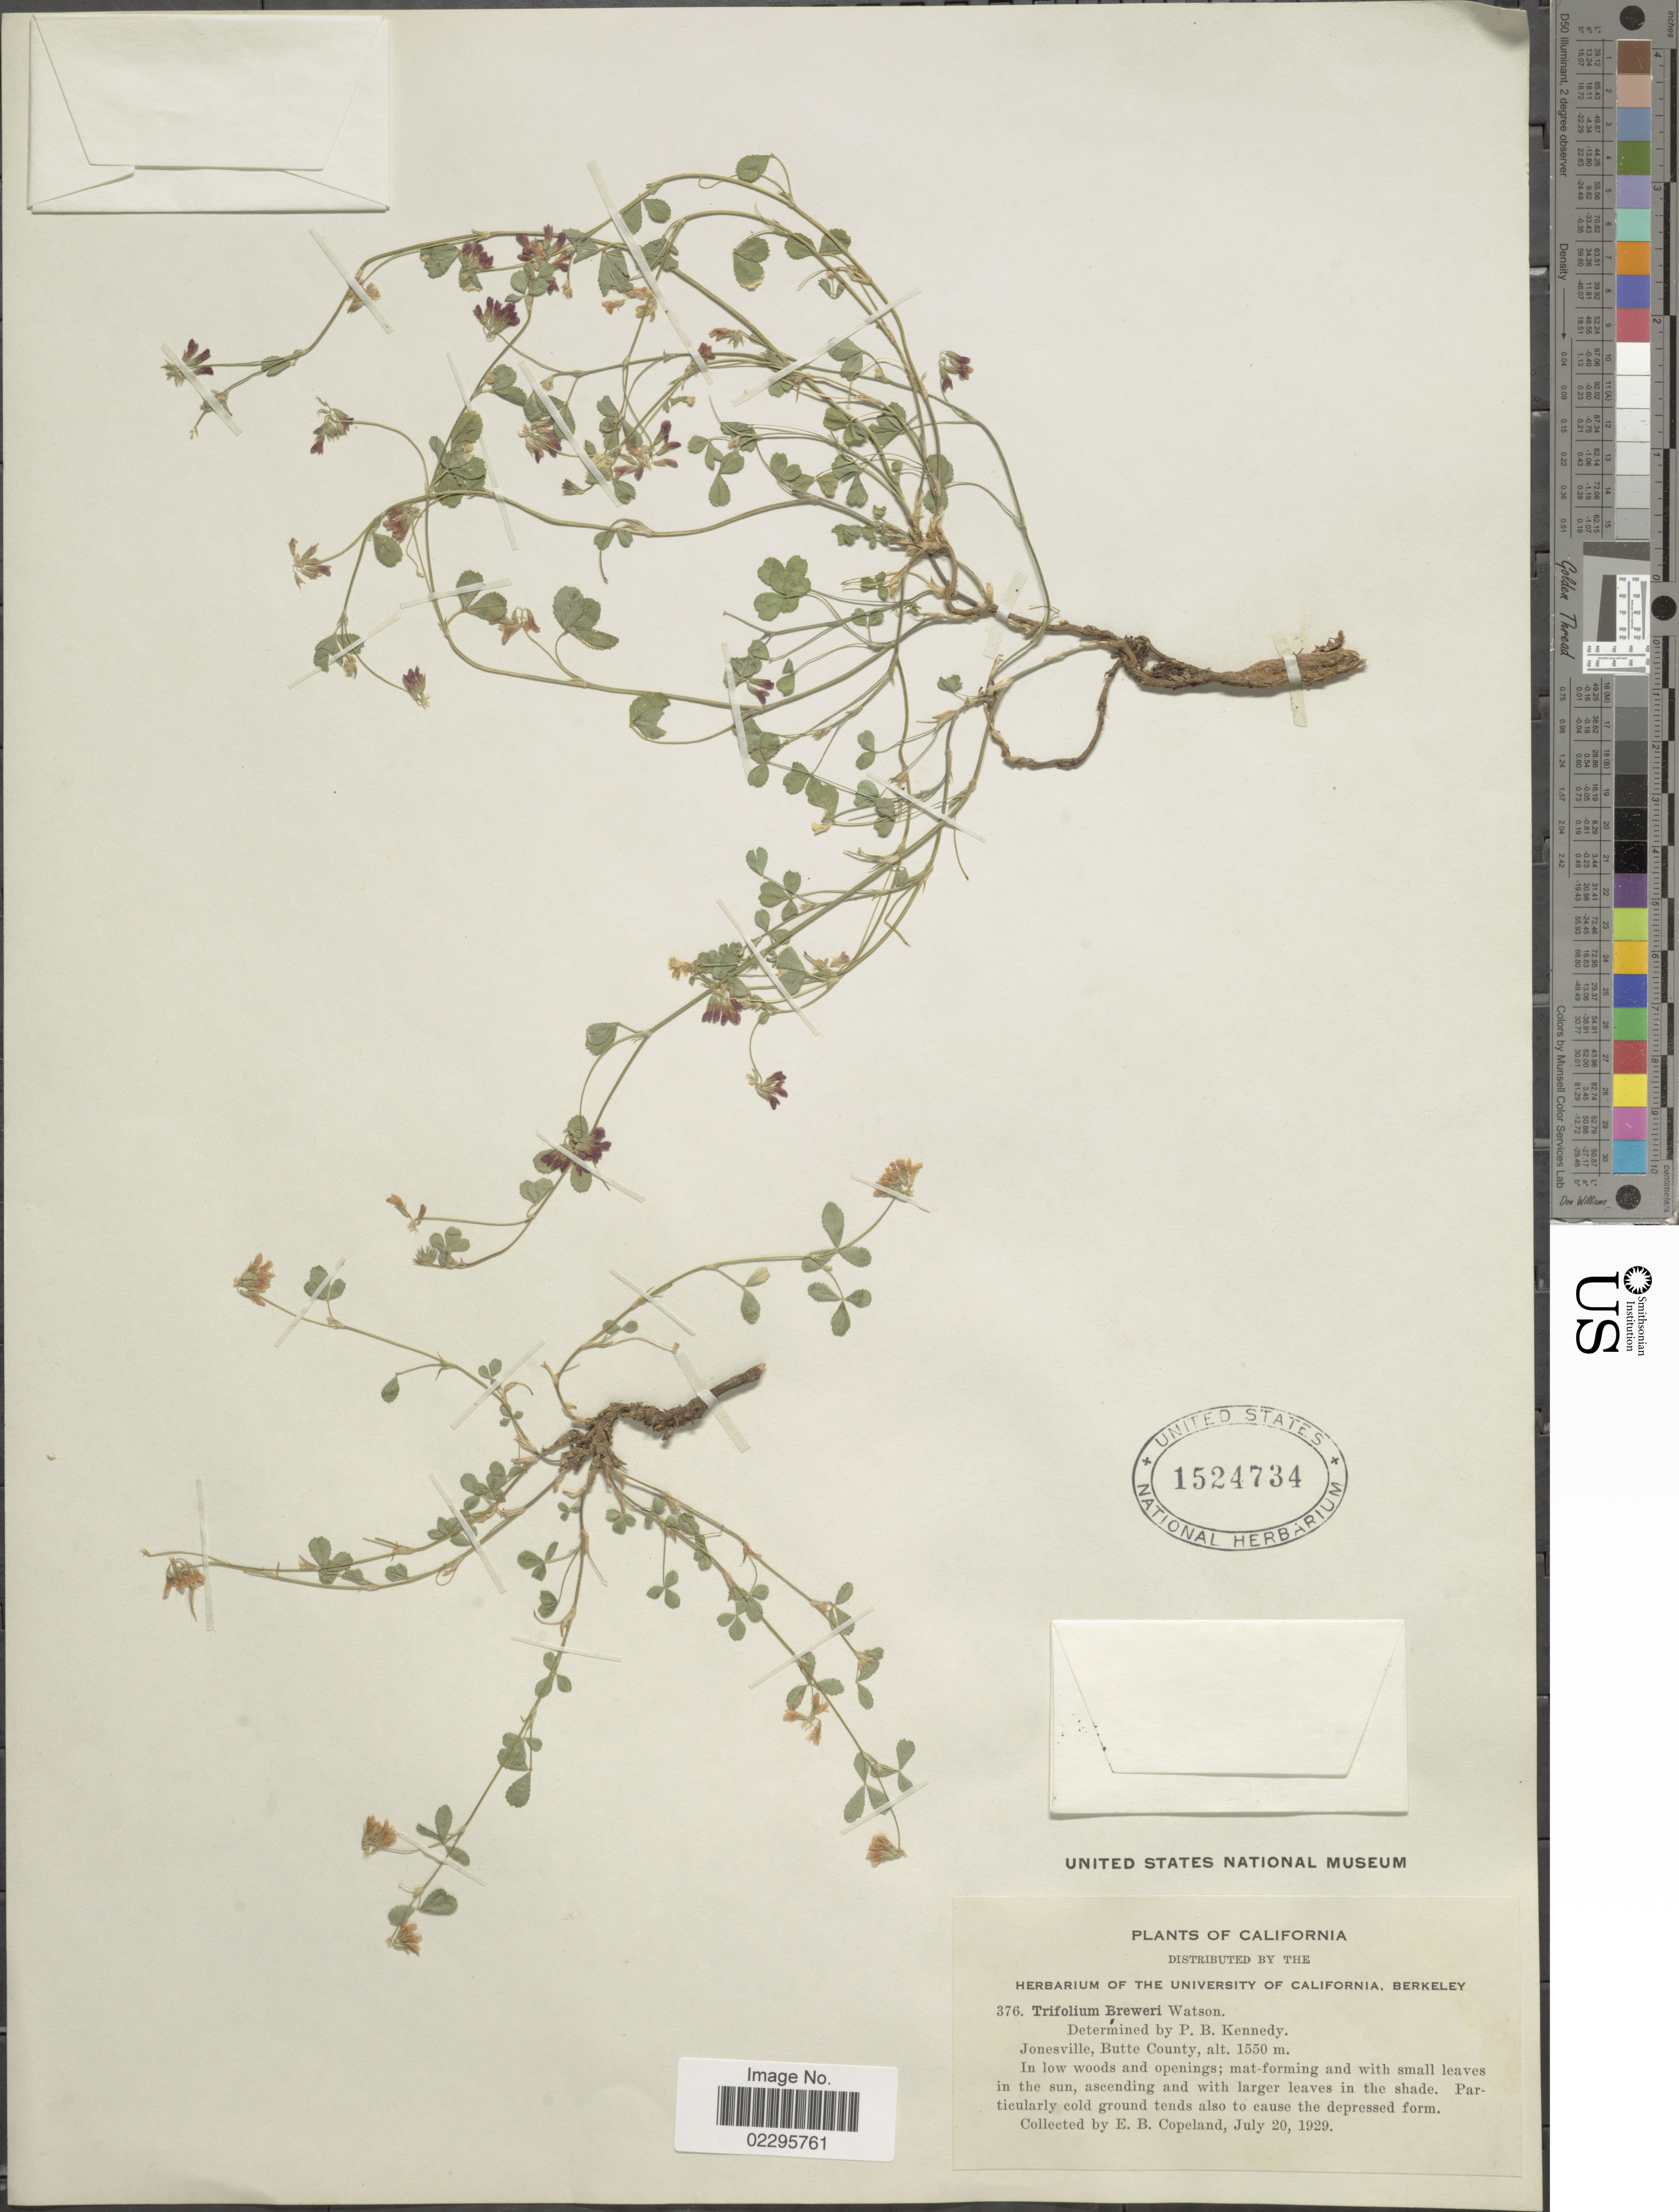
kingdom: Plantae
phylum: Tracheophyta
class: Magnoliopsida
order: Fabales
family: Fabaceae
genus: Trifolium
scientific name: Trifolium breweri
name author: S. Watson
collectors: E. B. Copeland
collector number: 376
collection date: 1929-07-20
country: United States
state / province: California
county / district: Butte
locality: Jonesville, Butte County, in low woods and openings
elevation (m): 1550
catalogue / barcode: US 1524734